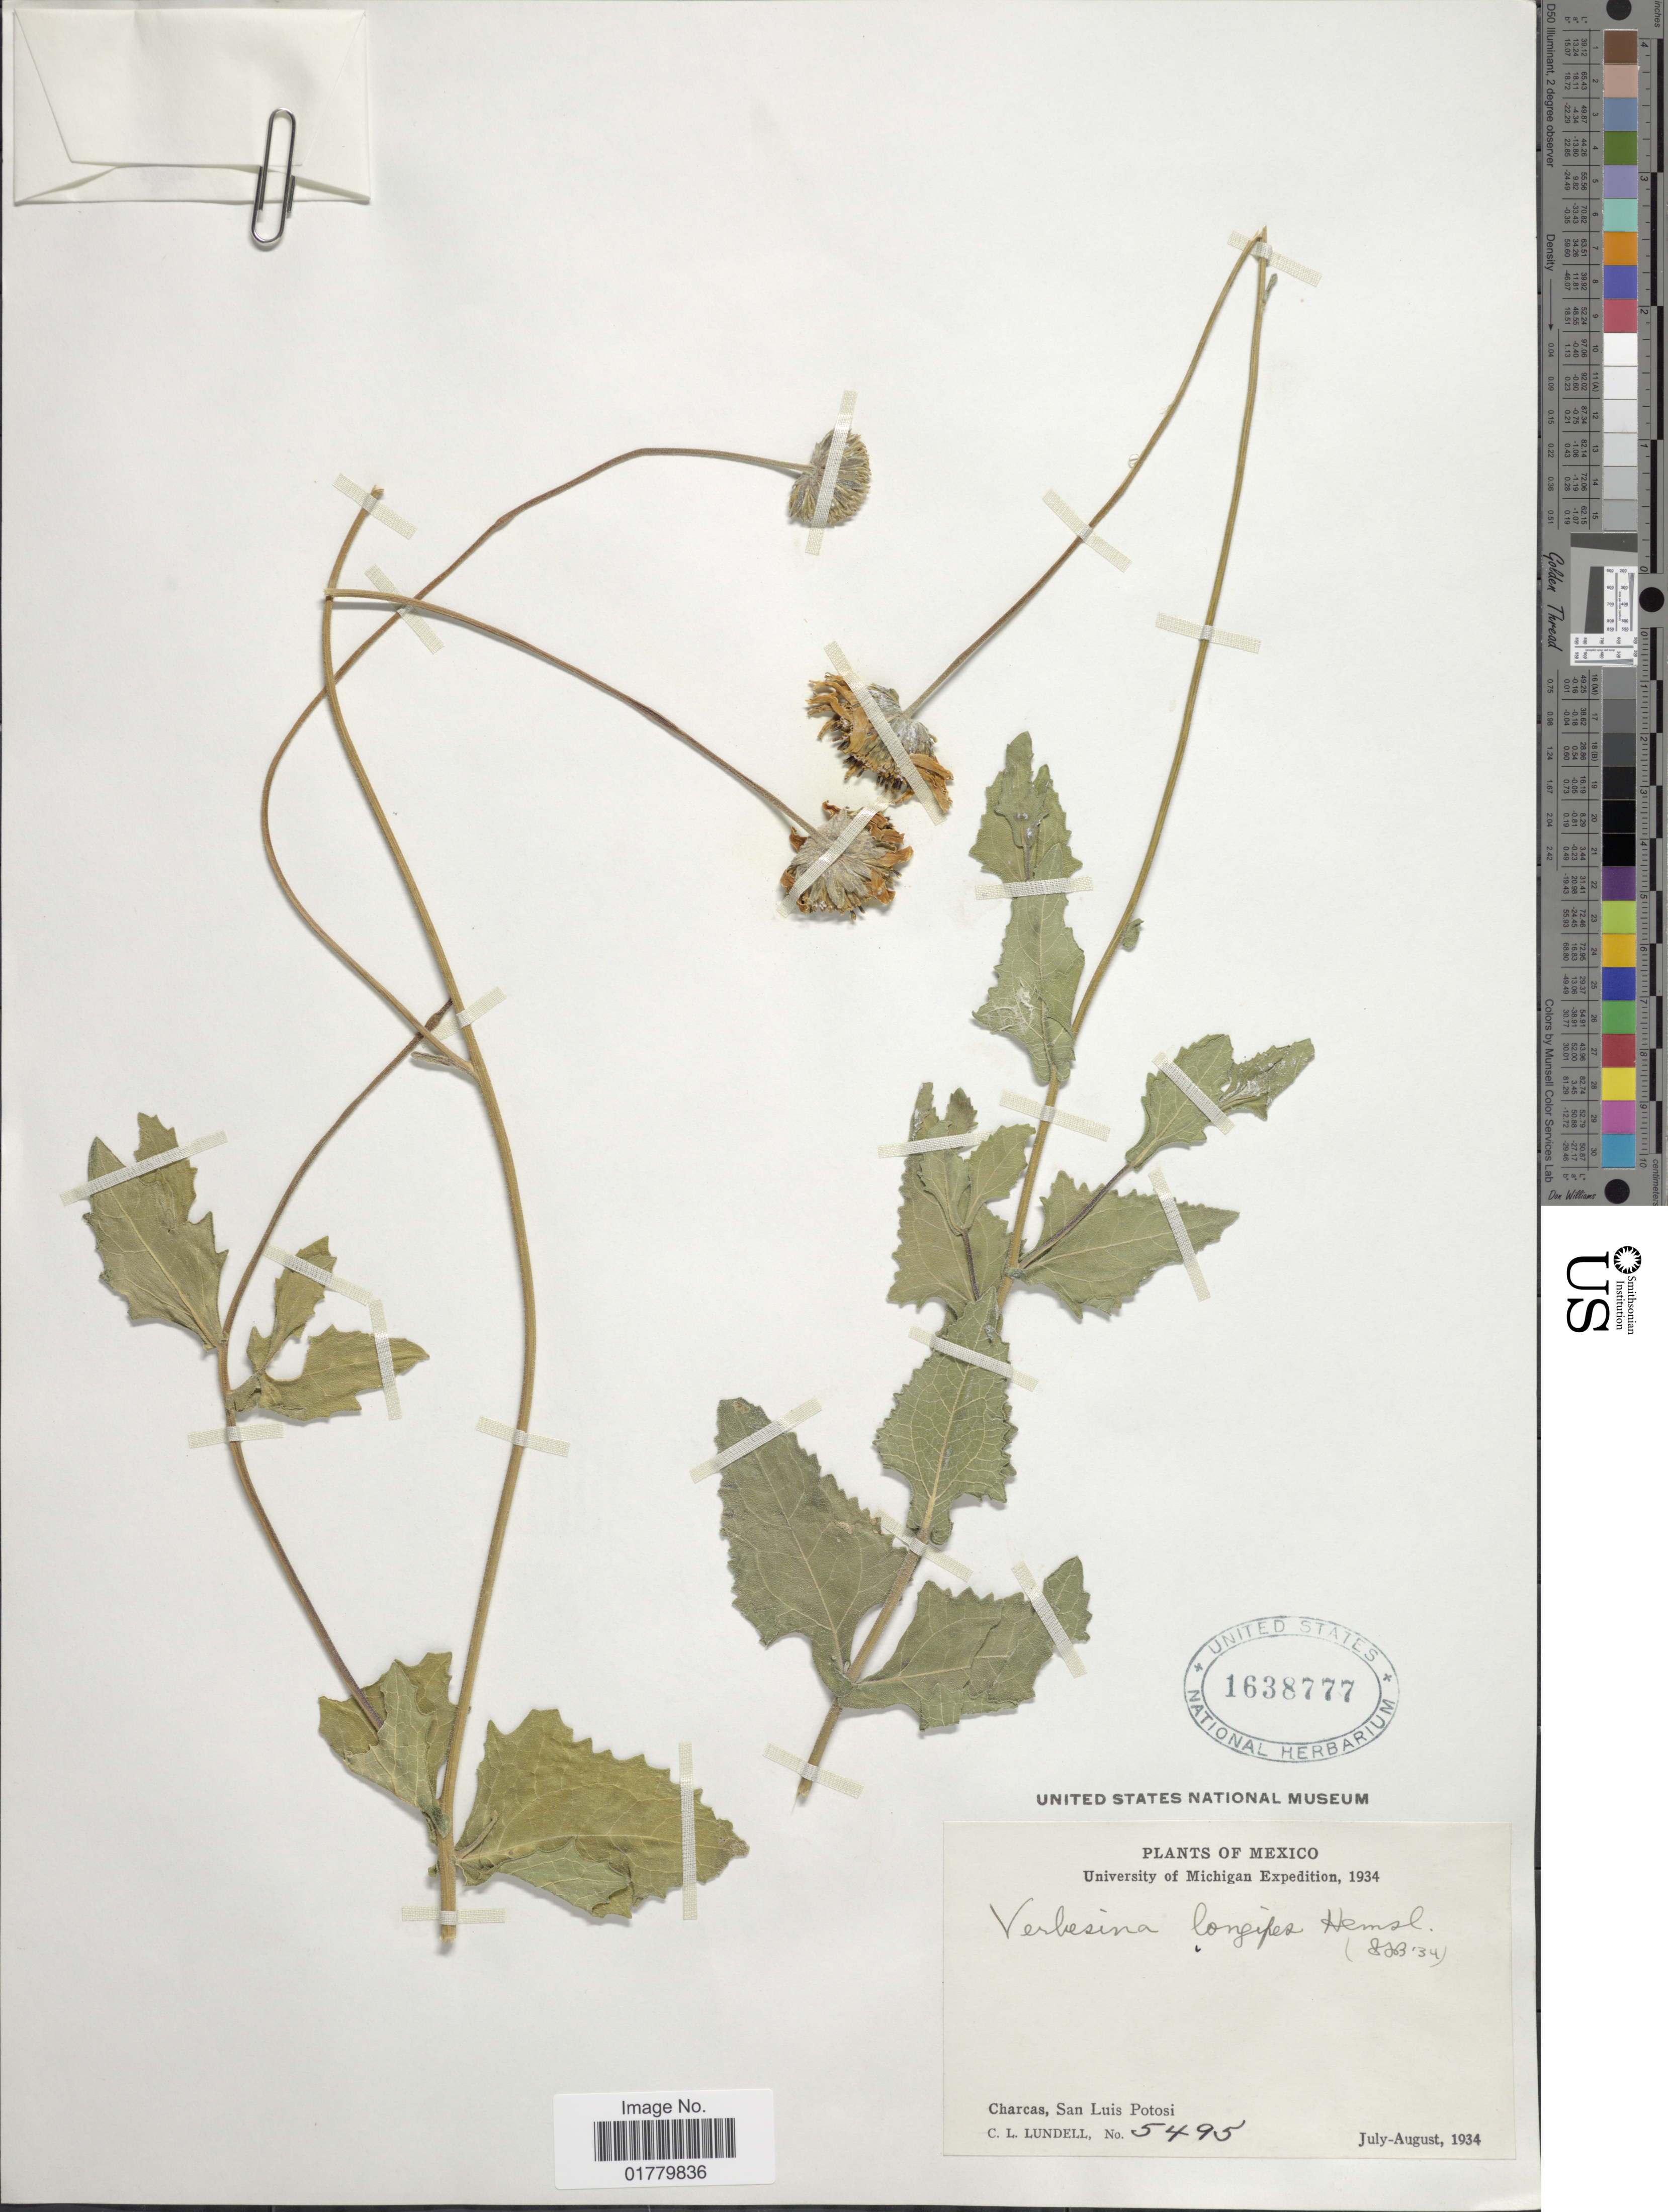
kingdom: Plantae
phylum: Tracheophyta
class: Magnoliopsida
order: Asterales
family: Asteraceae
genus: Verbesina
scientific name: Verbesina longipes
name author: Hemsl.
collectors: C. L. Lundell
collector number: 5495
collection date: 1934-07/1934-08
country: Mexico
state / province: San Luis Potosí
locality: Charcas, San Luis Potosi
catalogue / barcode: US 1638777